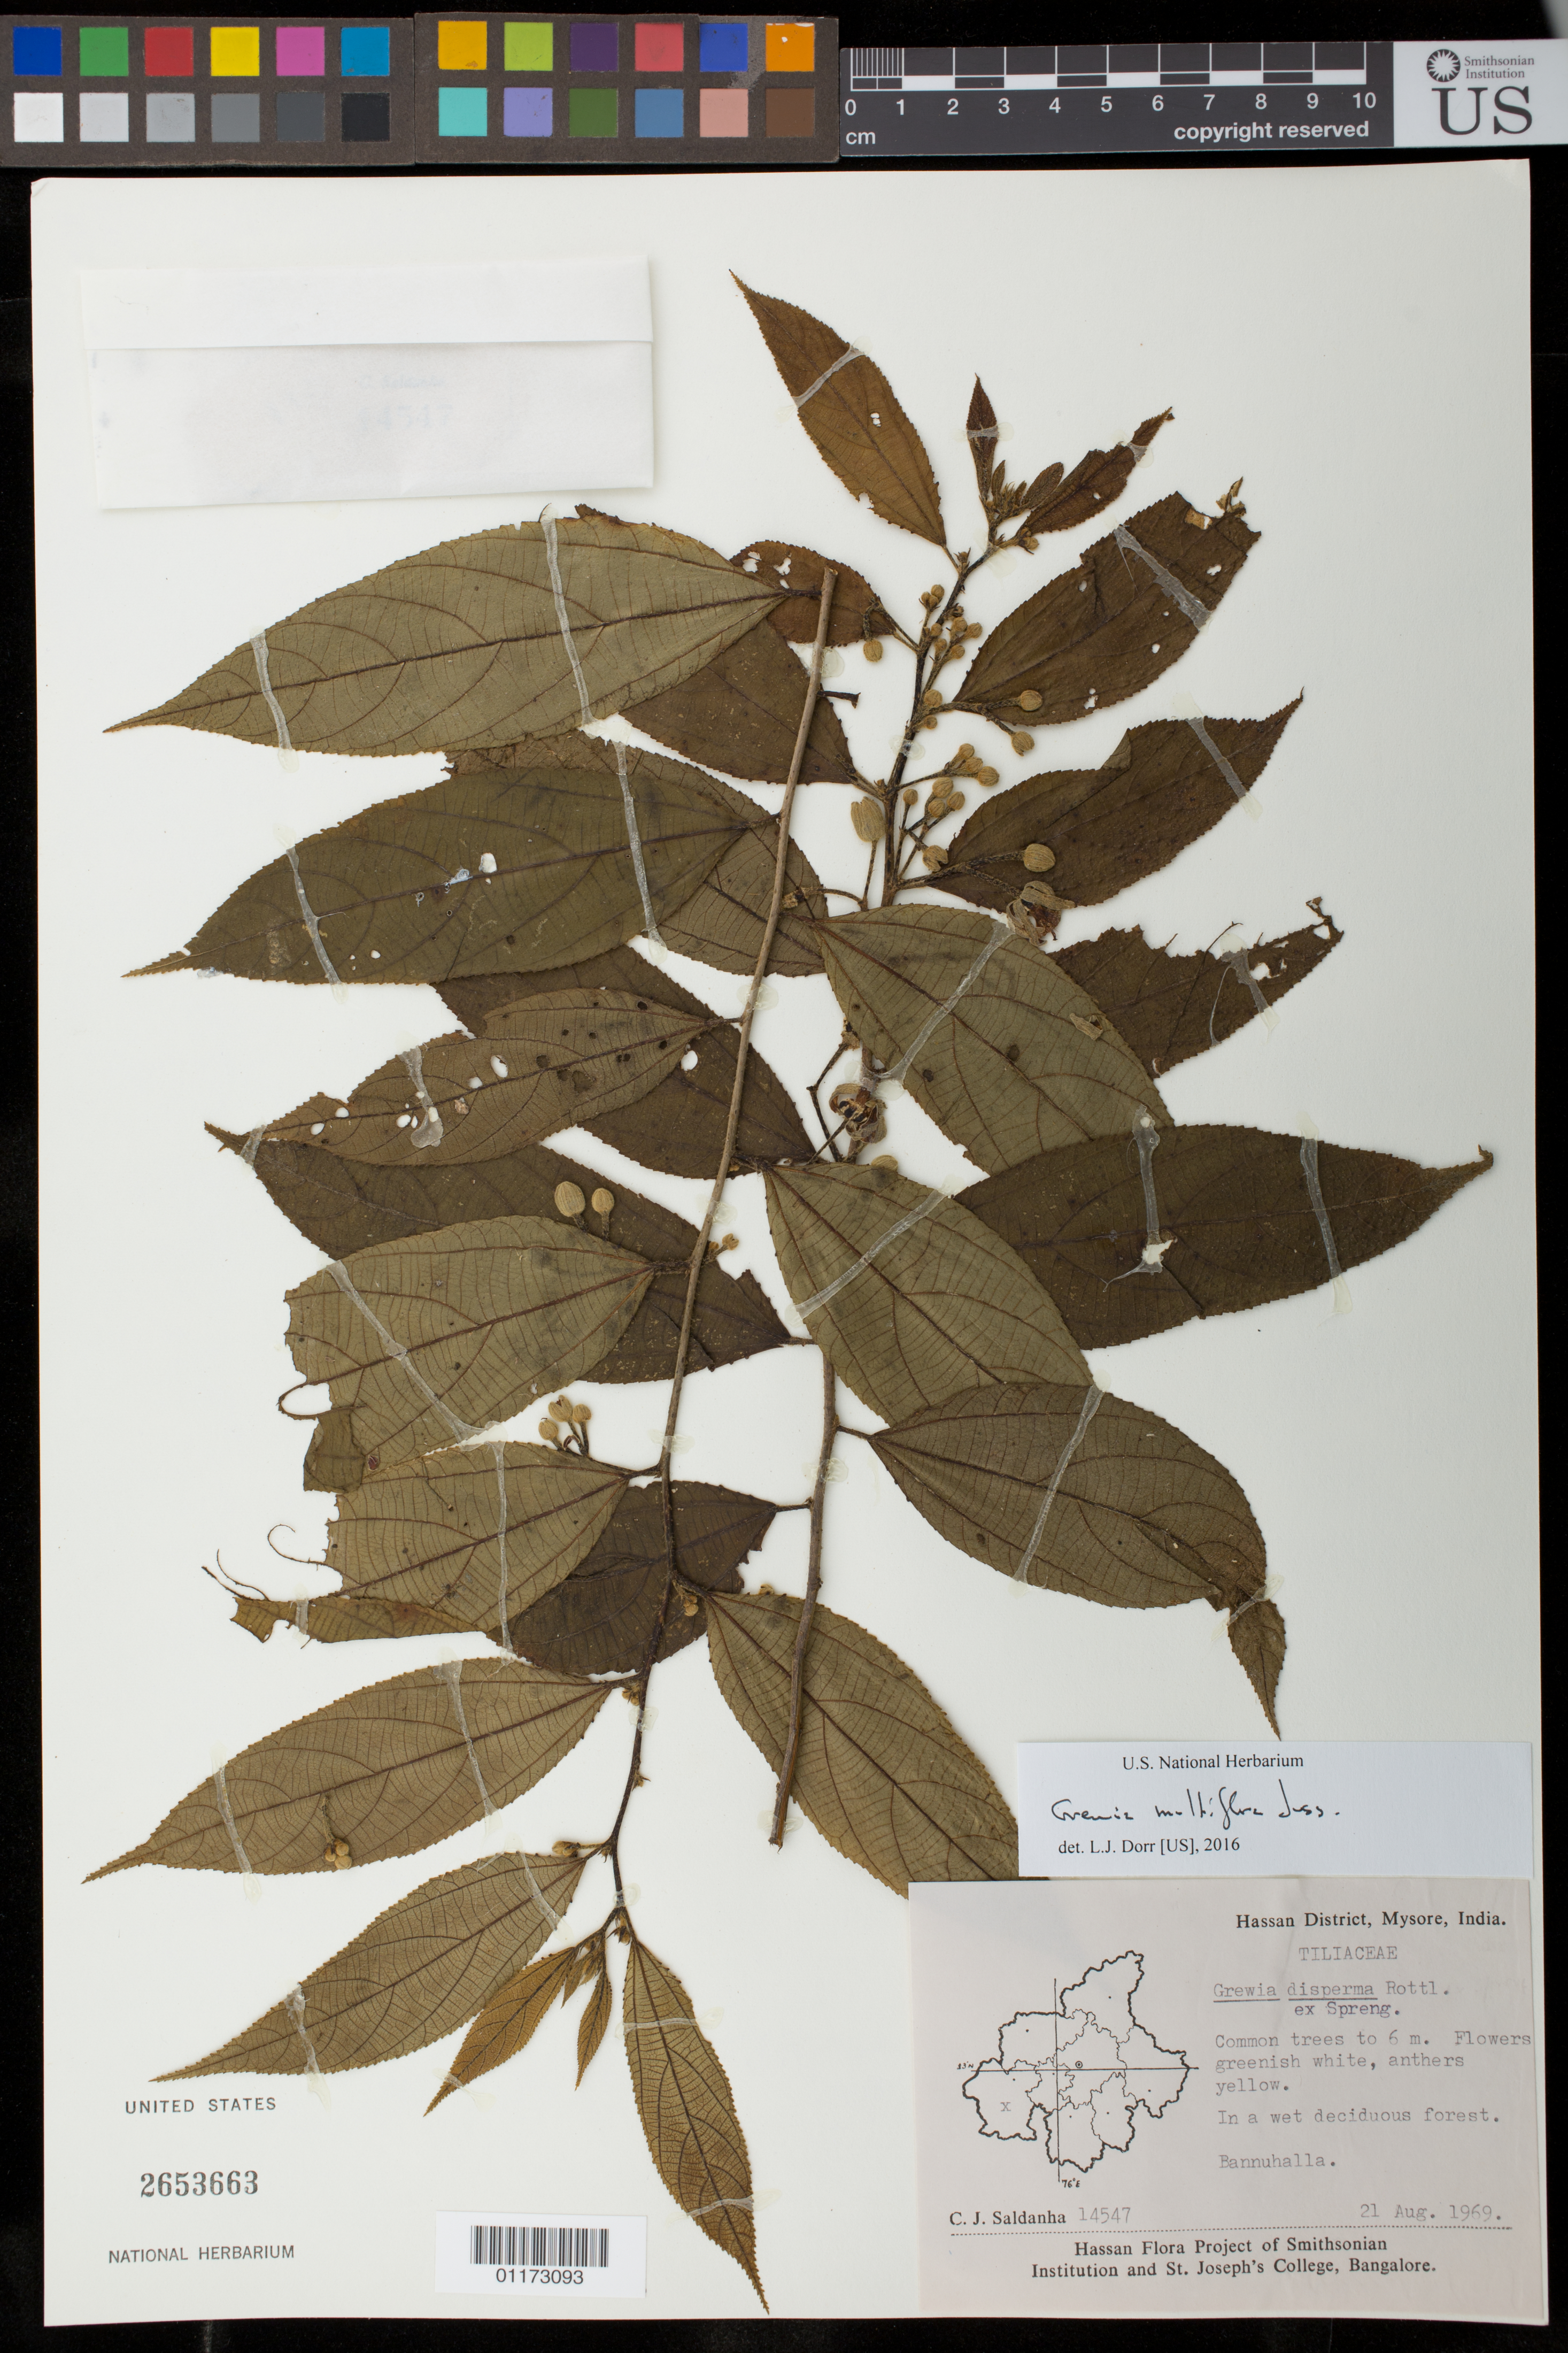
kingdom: Plantae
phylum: Tracheophyta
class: Magnoliopsida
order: Malvales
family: Malvaceae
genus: Grewia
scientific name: Grewia multiflora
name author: Juss.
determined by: Dorr, L. J., (BOT), Smithsonian Institution - National Museum of Natural History (UNITED STATES)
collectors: C. J. Saldanha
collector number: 14547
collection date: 1969-08-21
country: India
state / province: Karnataka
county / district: Mysore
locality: Bannuhalla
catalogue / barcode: US 2653663